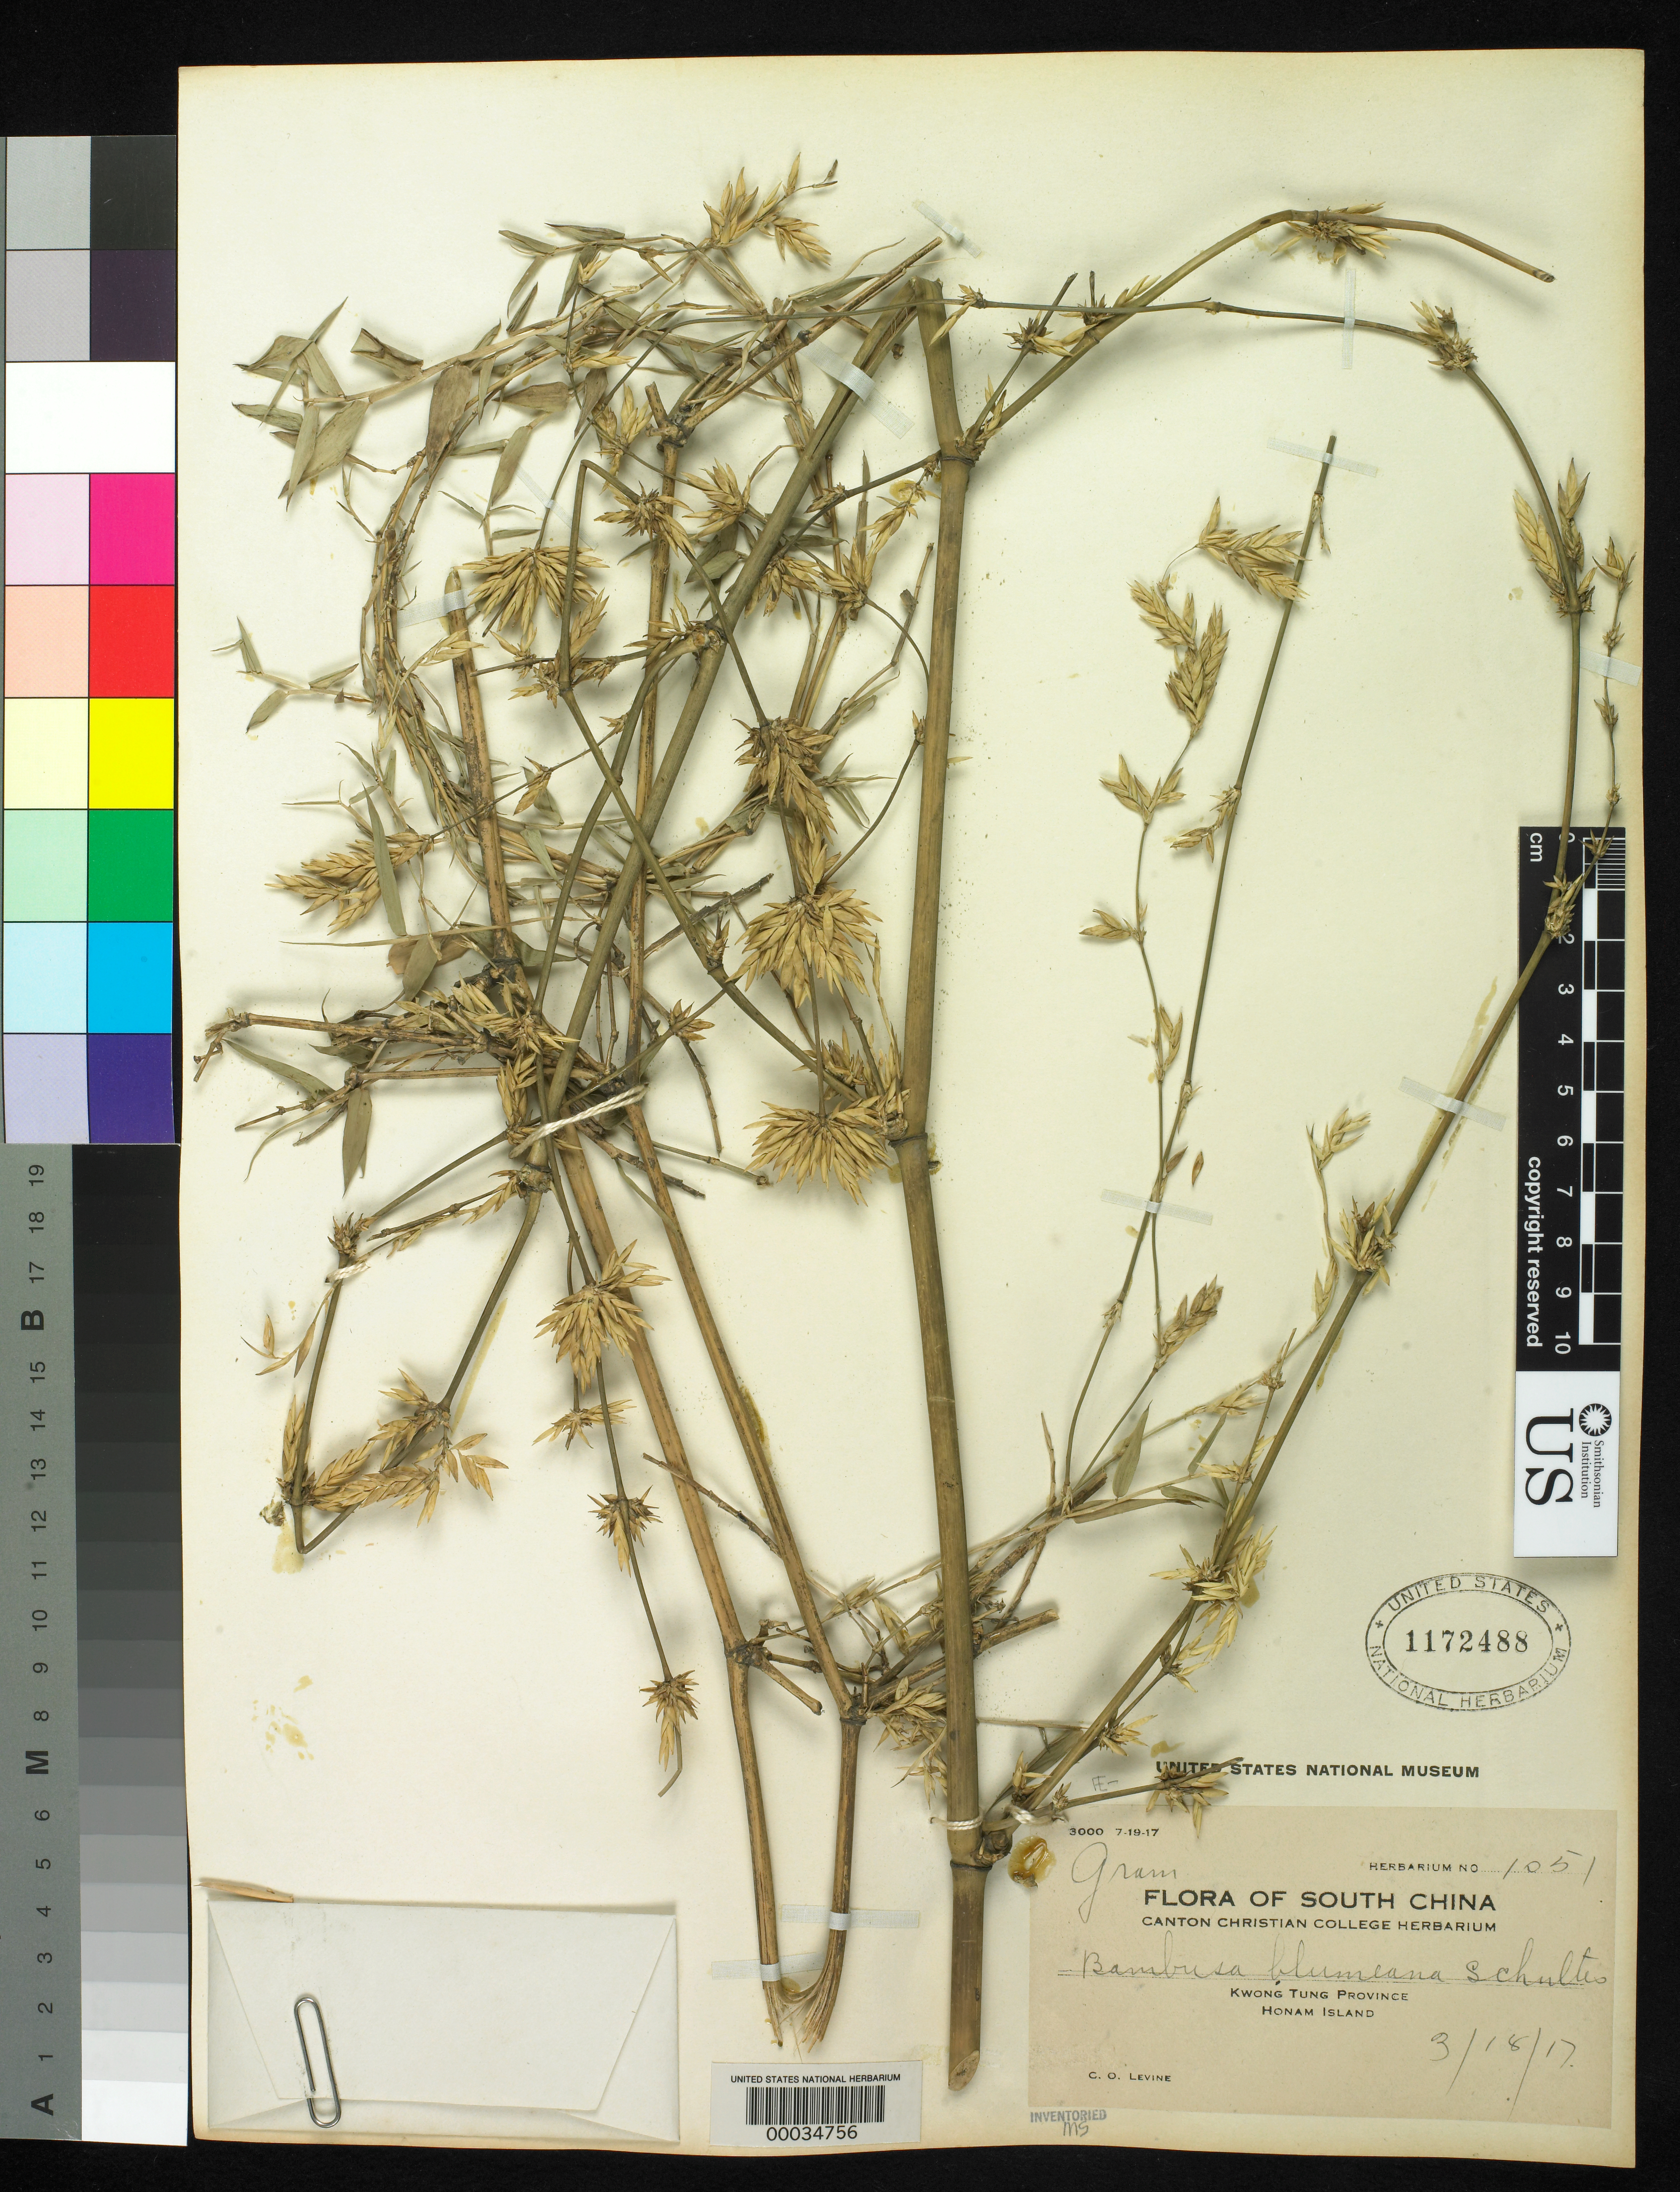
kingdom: Plantae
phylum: Tracheophyta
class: Liliopsida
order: Poales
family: Poaceae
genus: Bambusa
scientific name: Bambusa spinosa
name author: Roxb.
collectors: A. S. Hitchcock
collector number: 1051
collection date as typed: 18 Mar 1917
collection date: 1917-03-18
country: China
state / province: Guangdong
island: Honam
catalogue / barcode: US 1172488